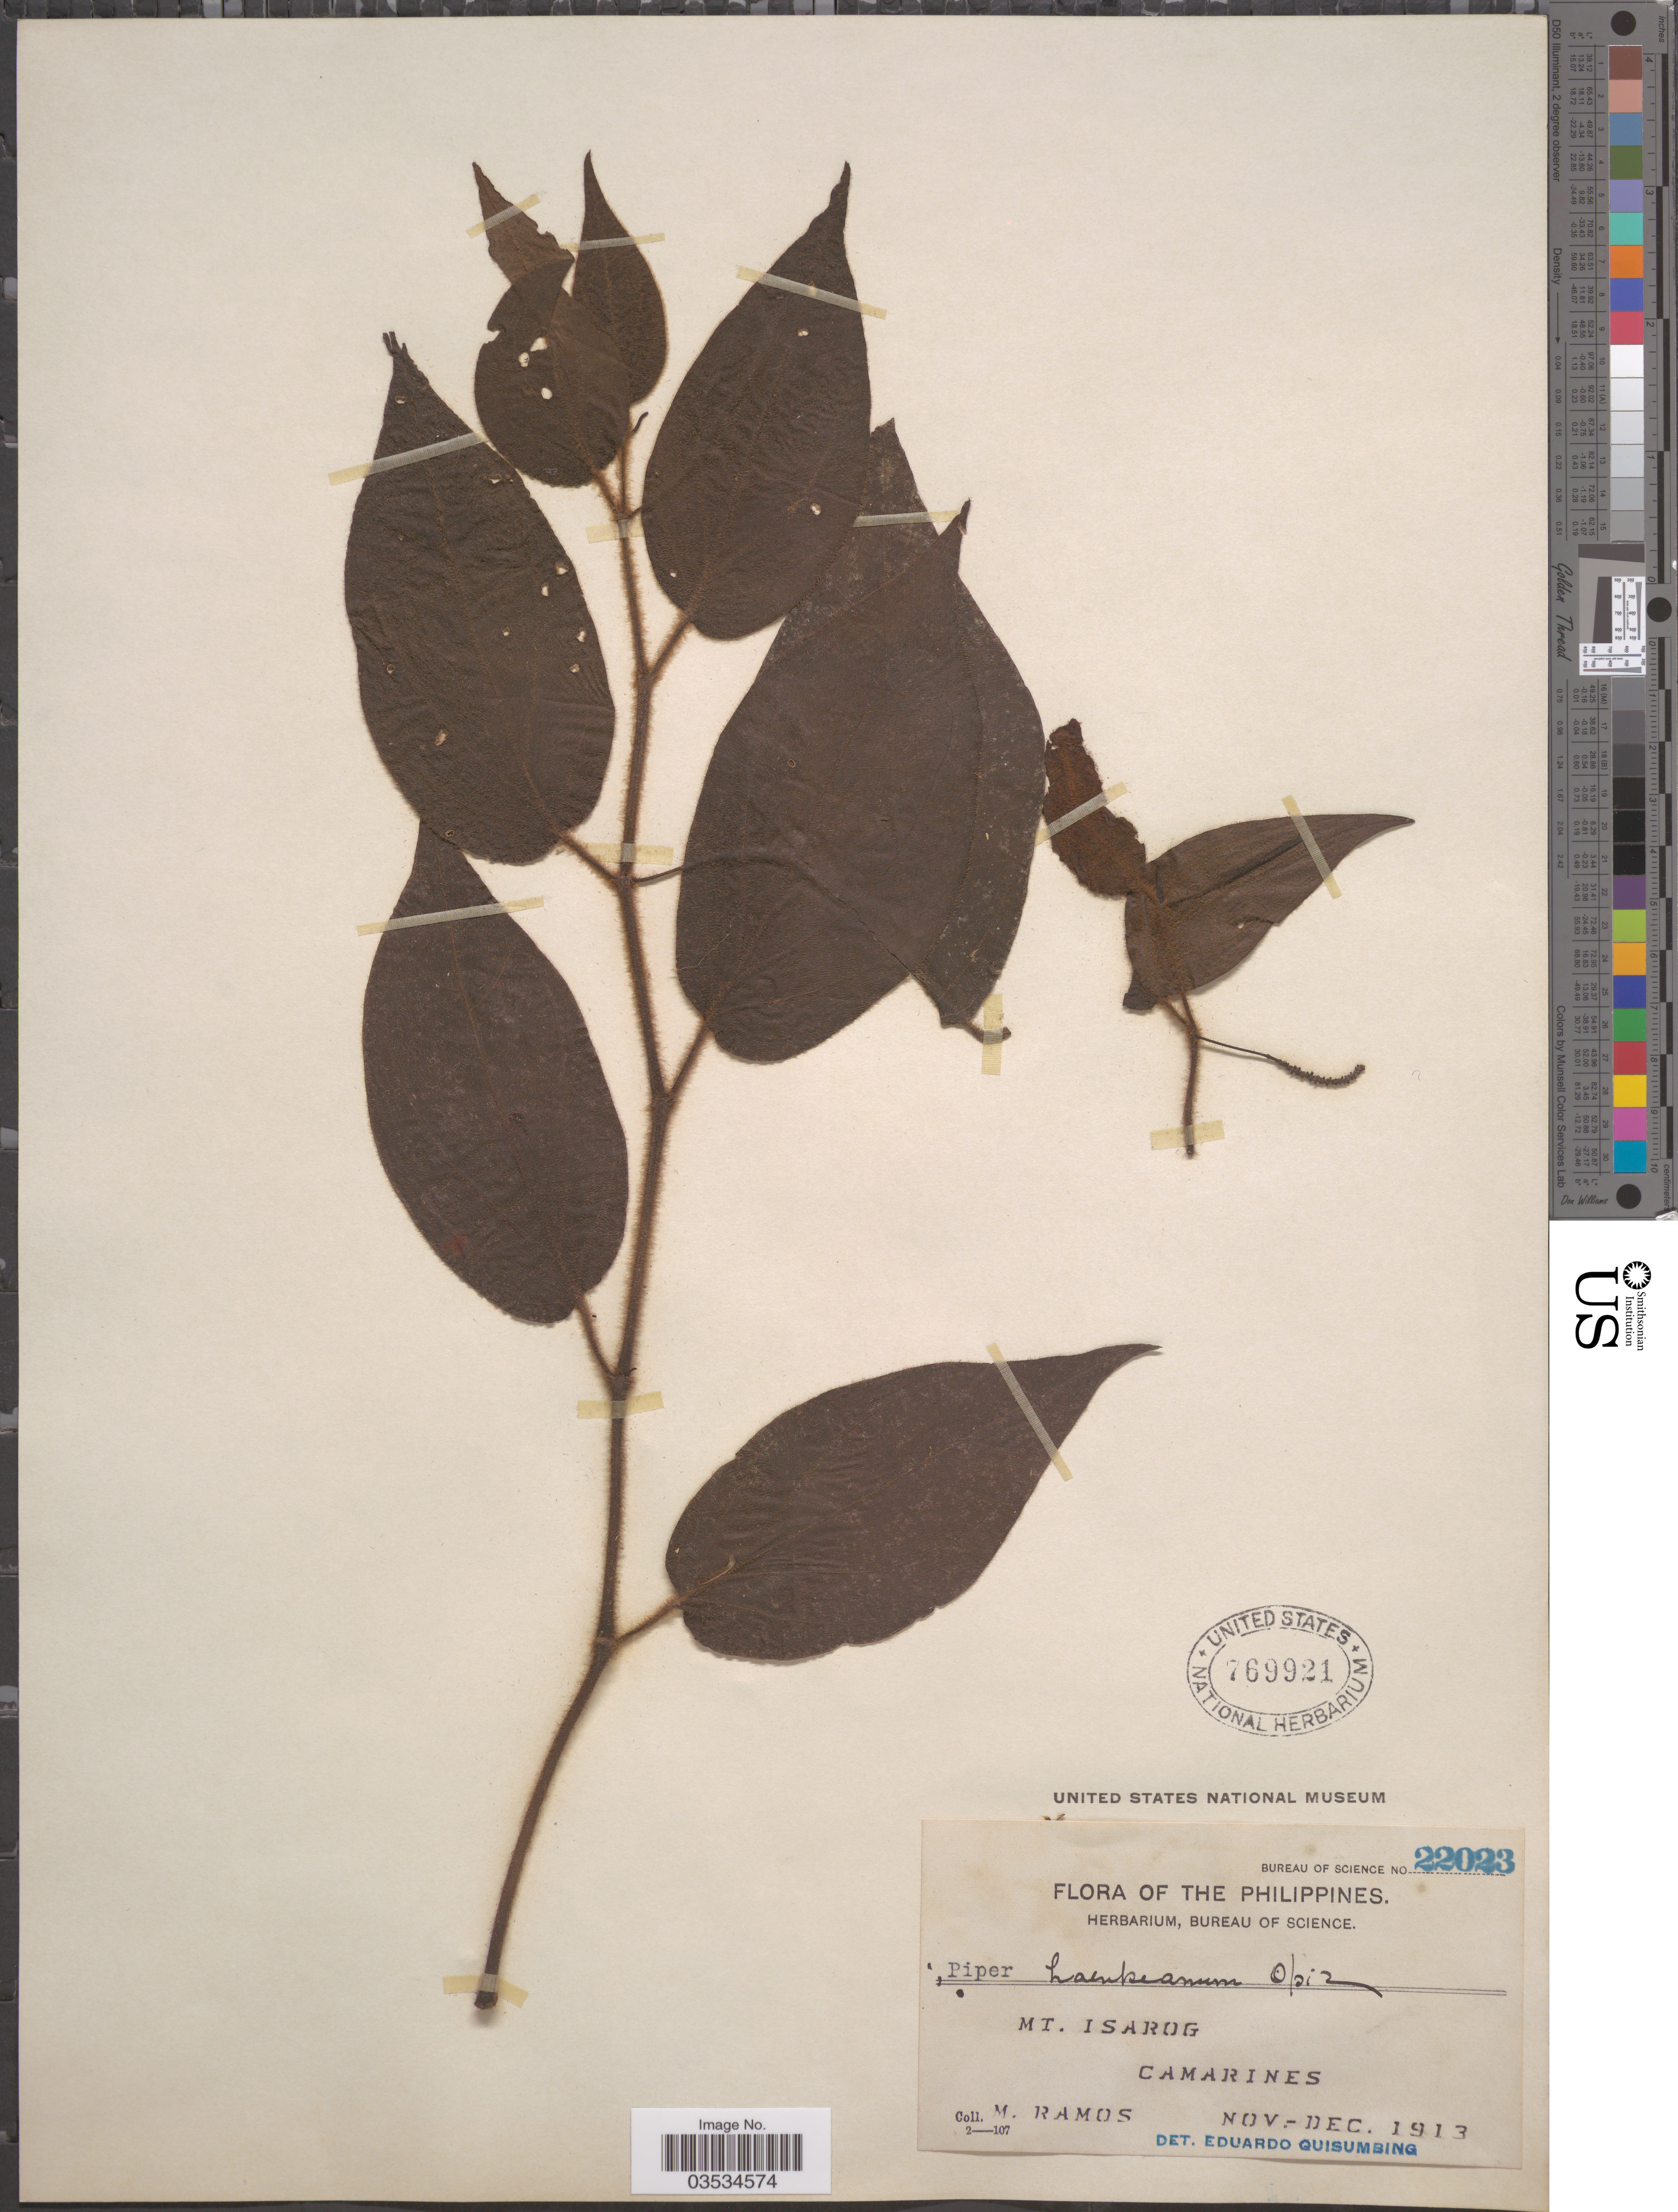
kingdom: Plantae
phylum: Tracheophyta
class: Magnoliopsida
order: Piperales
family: Piperaceae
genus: Piper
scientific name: Piper haenkeanum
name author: Opiz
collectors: M. Ramos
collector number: Bureau of Science 22023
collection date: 1913-11/1913-12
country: Philippines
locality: Mt. Isarog. Camarines.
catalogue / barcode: US 769921